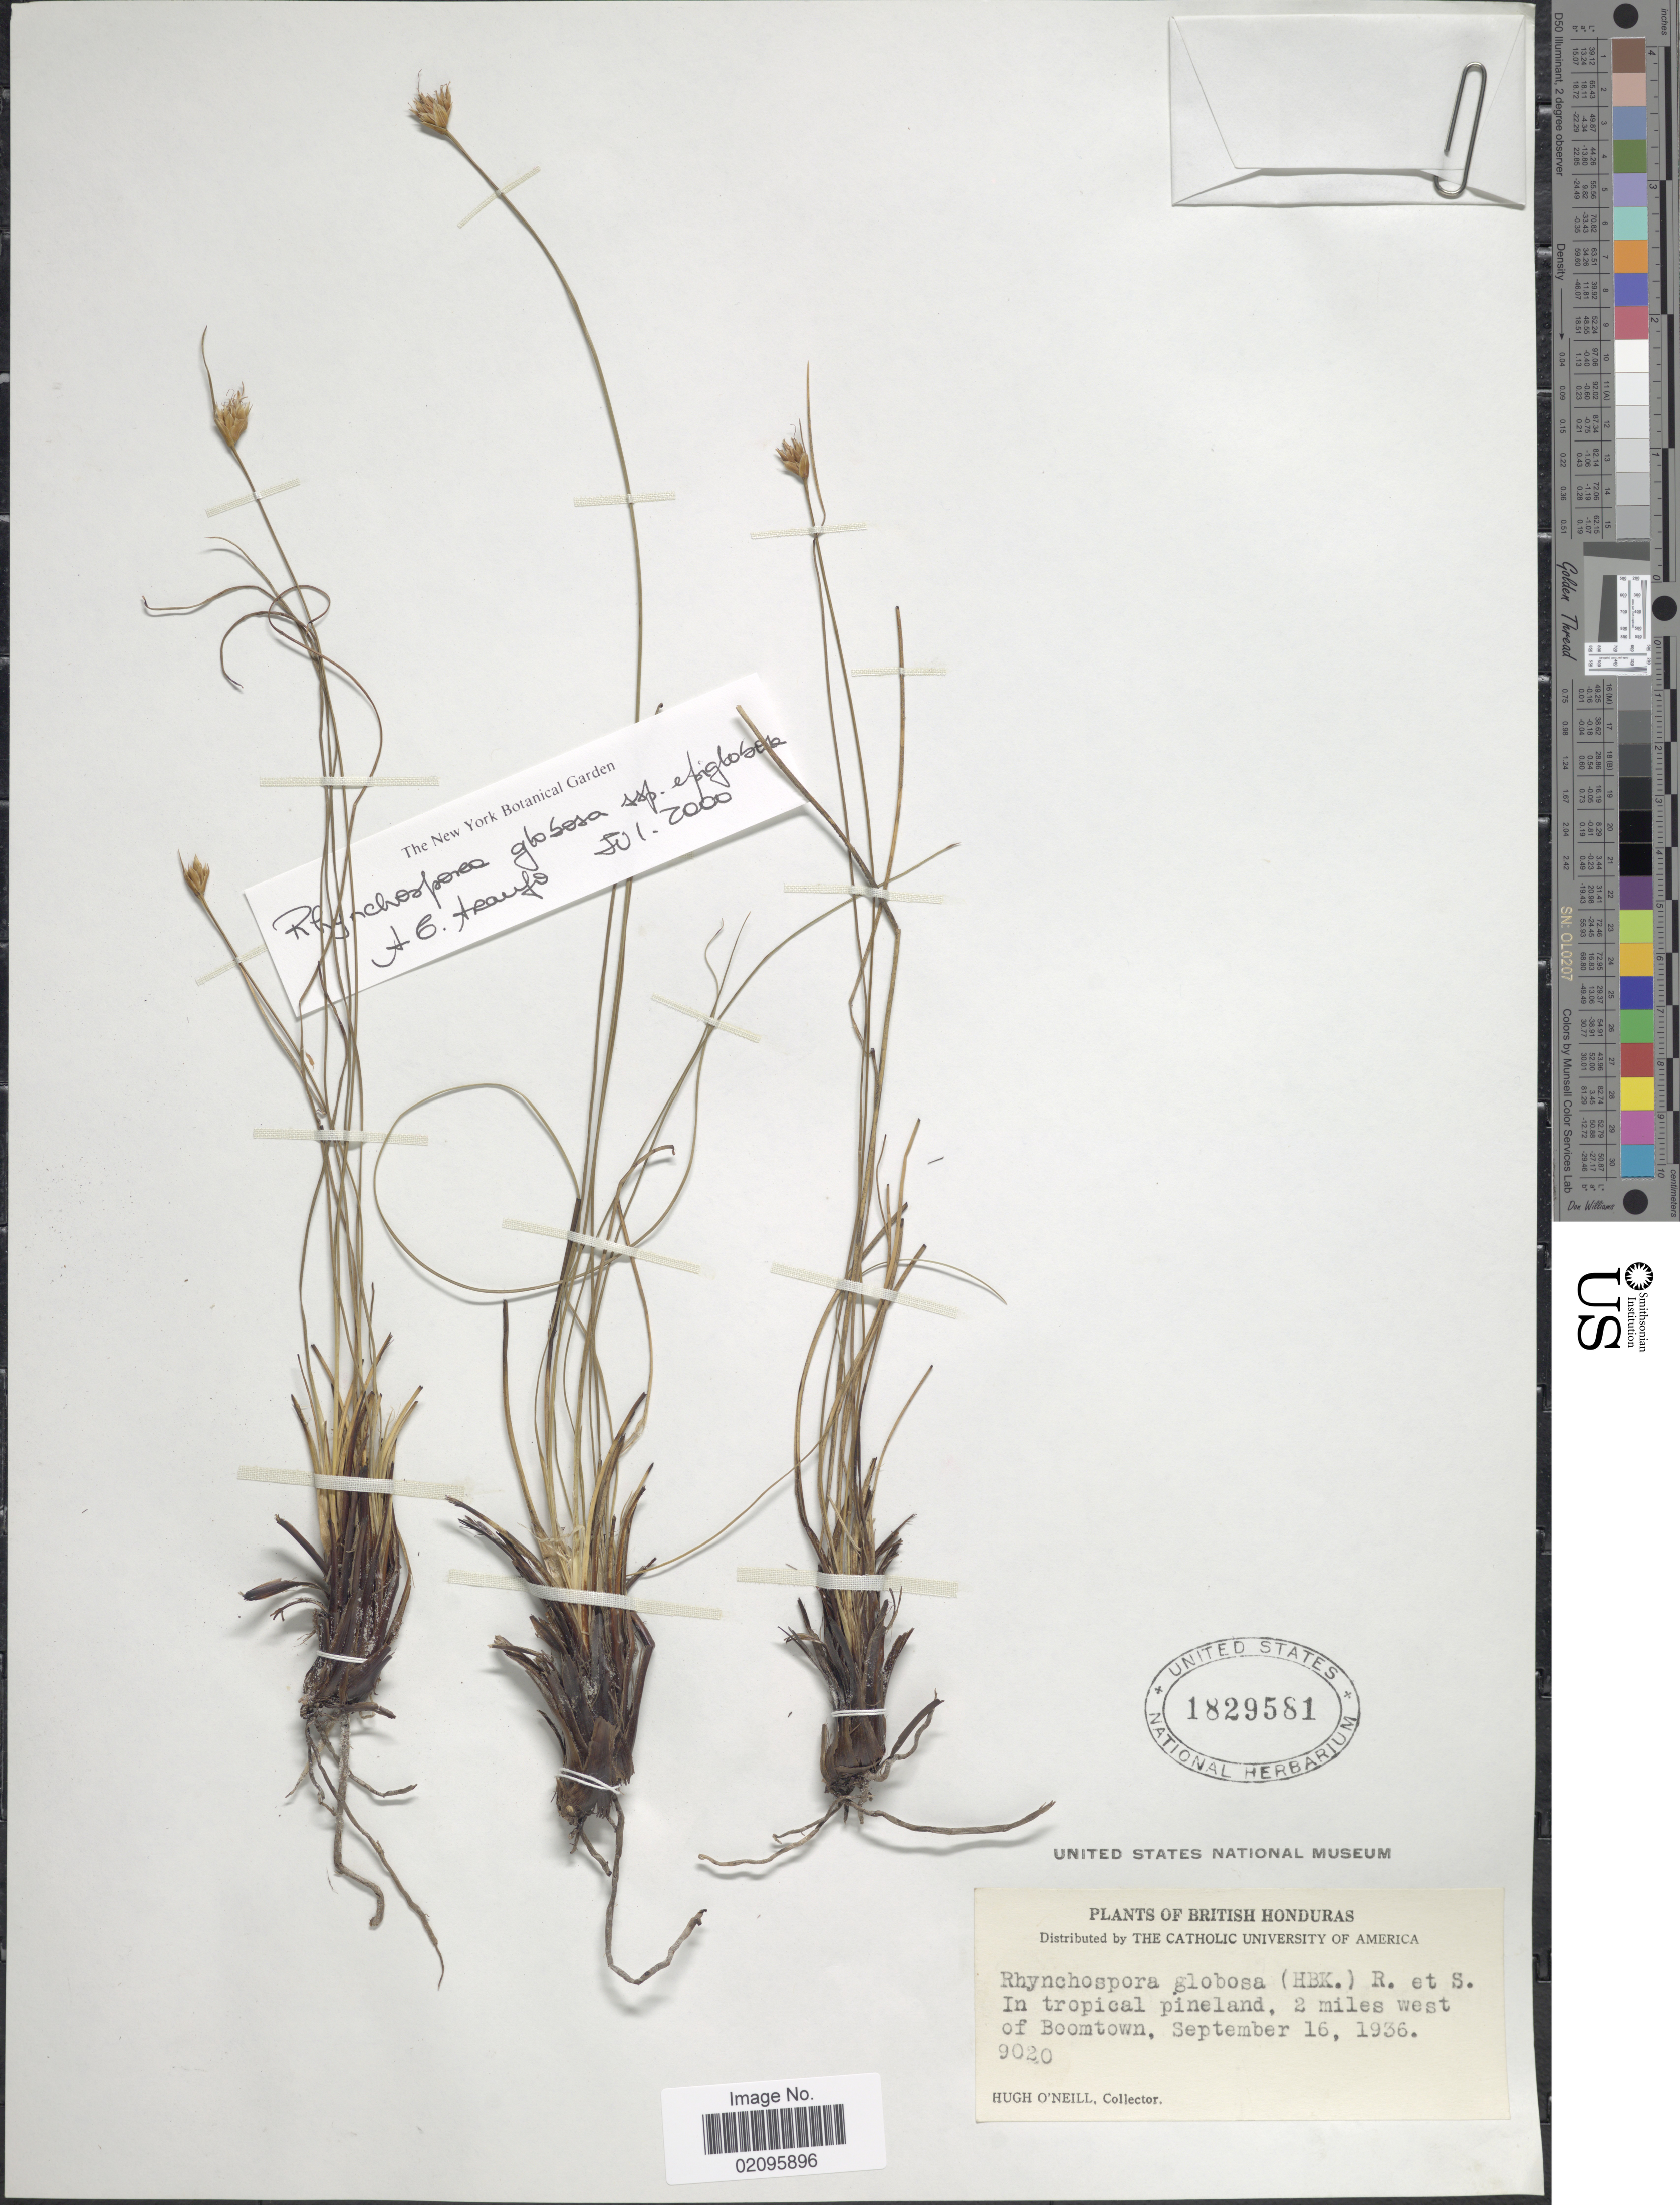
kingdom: Plantae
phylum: Tracheophyta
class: Liliopsida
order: Poales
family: Cyperaceae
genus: Rhynchospora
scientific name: Rhynchospora globosa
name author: (Kunth) Roem. & Schult.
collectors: H. O'Neill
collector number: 9020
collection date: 1936-09-16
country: Belize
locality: British Honduras, 2 miles west of Boomtown.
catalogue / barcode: US 1829581